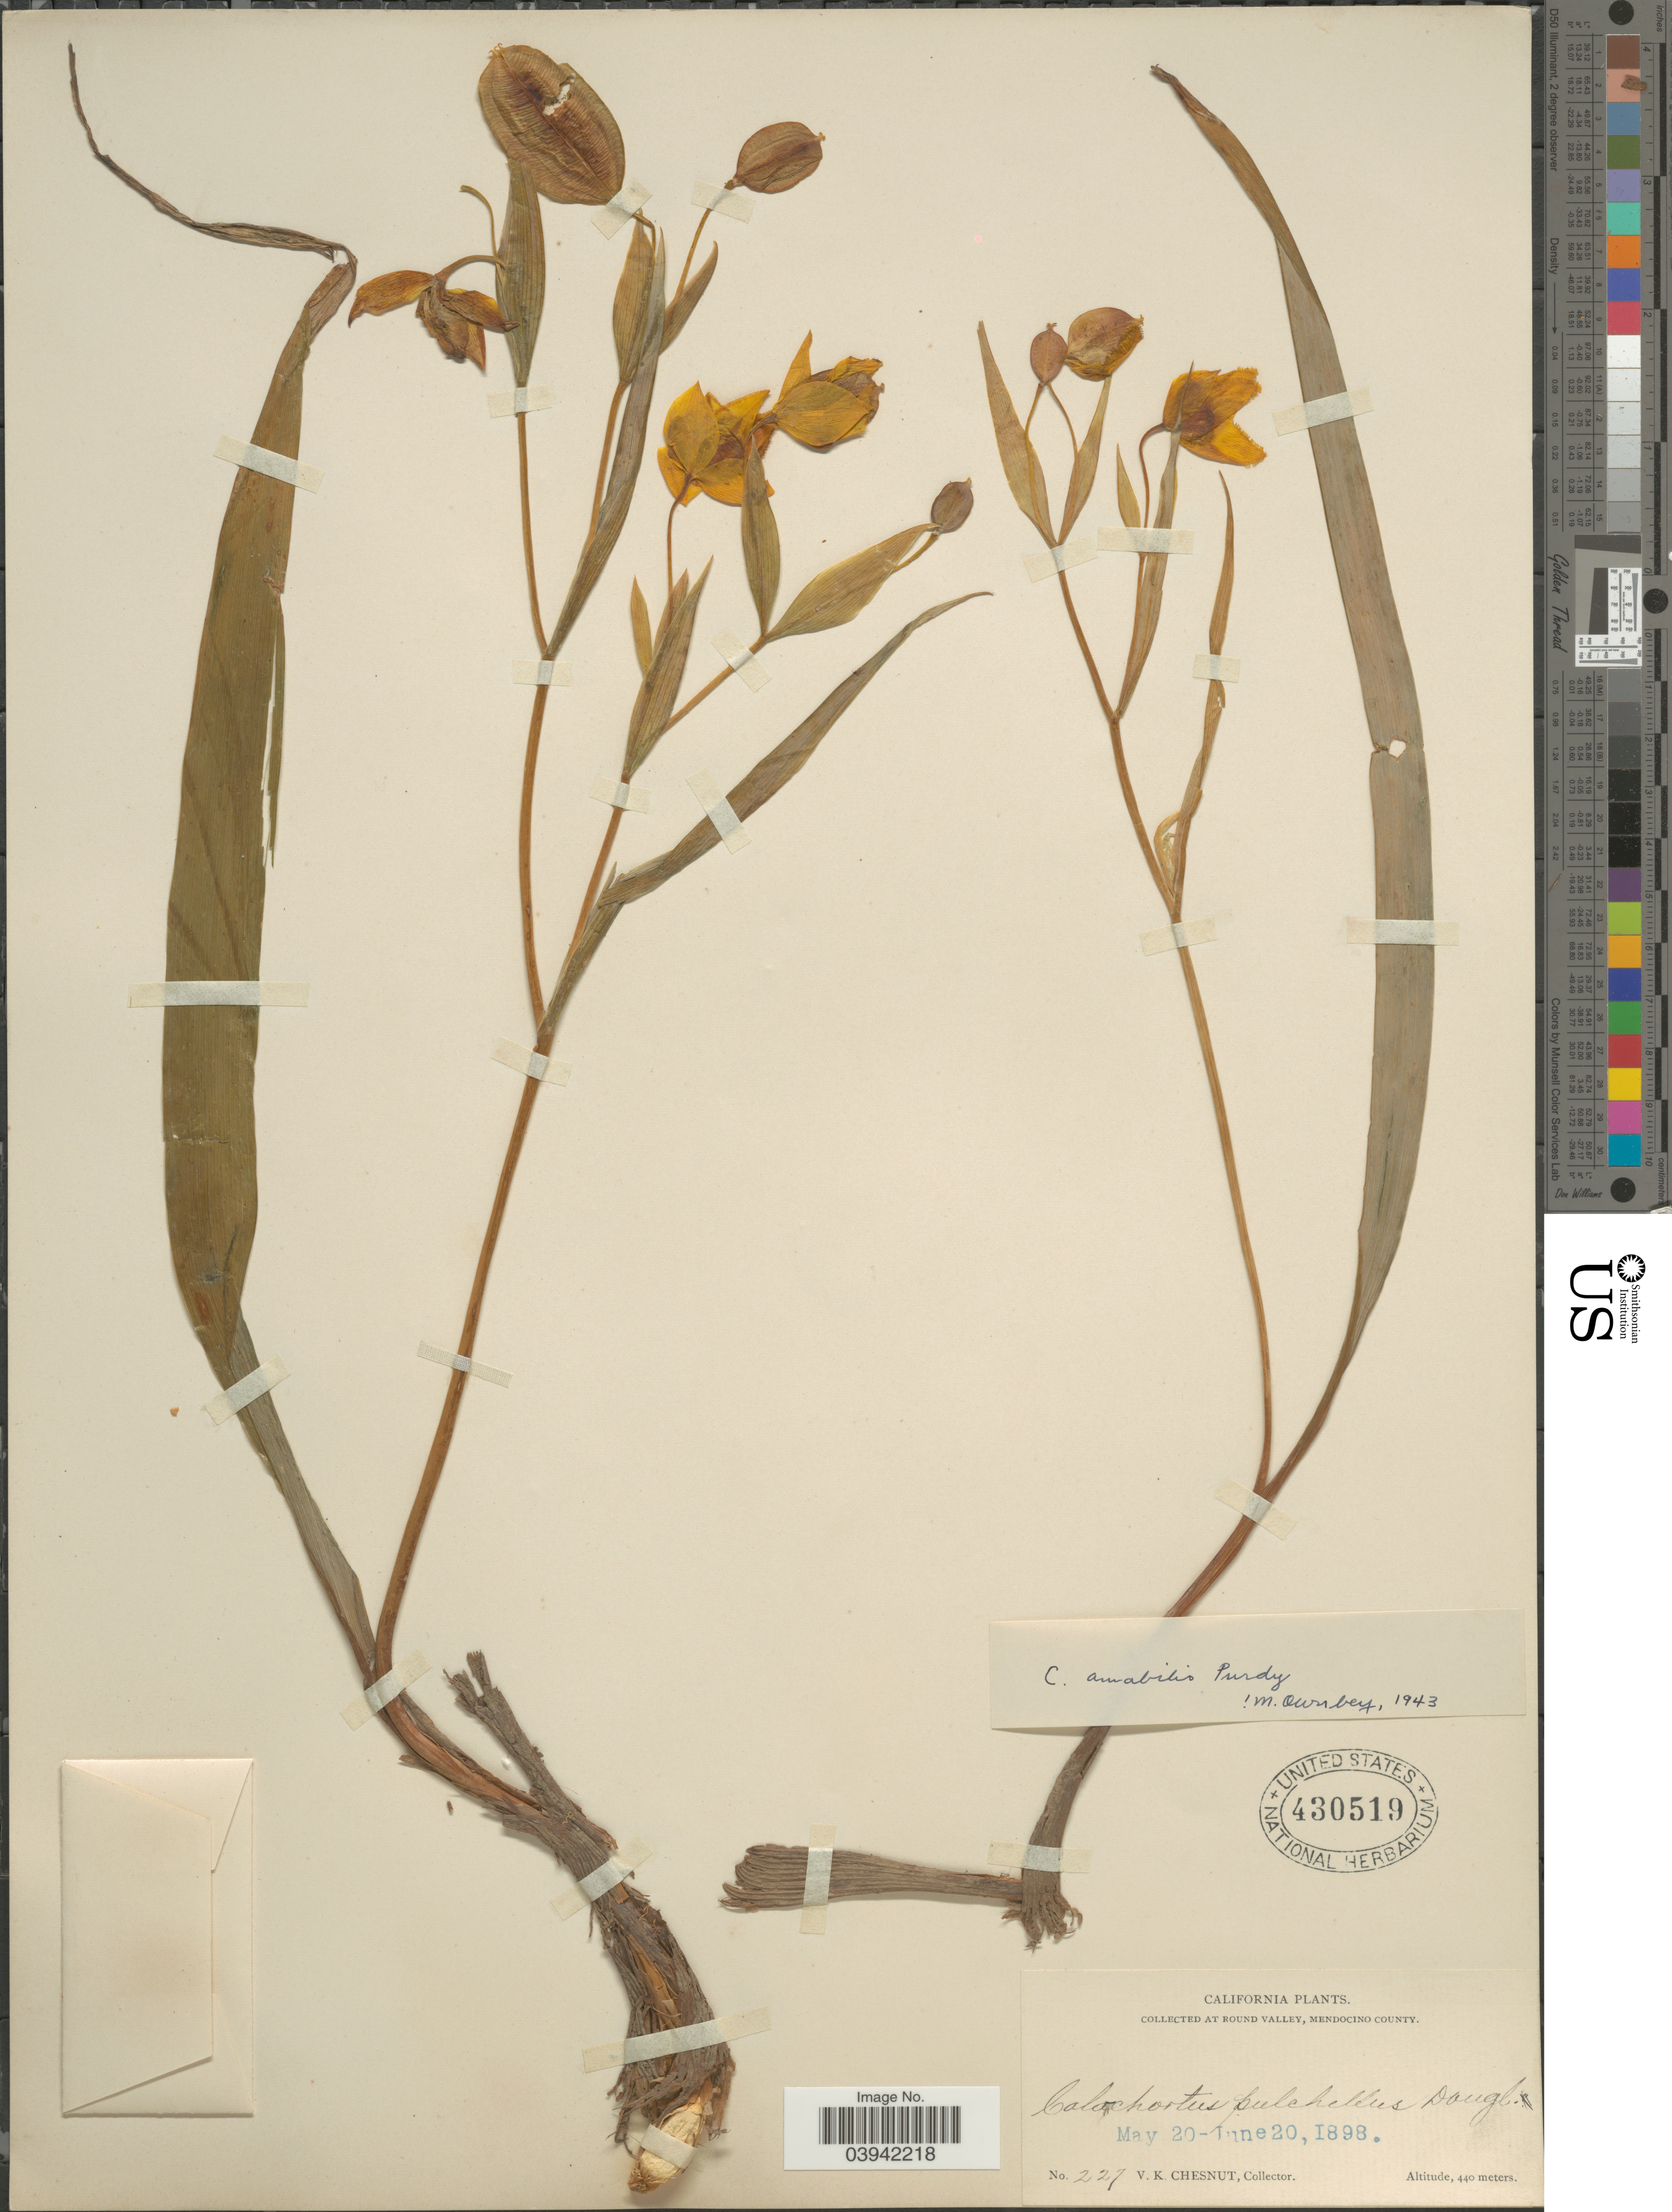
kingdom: Plantae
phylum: Tracheophyta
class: Liliopsida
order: Liliales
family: Liliaceae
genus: Calochortus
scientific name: Calochortus amabilis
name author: Purdy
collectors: V. Chesnut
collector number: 227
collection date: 1898-05-20/1898-06-20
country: United States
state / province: California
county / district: Mendocino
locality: At Round Valley, Mendocino County.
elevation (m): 440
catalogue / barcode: US 430519